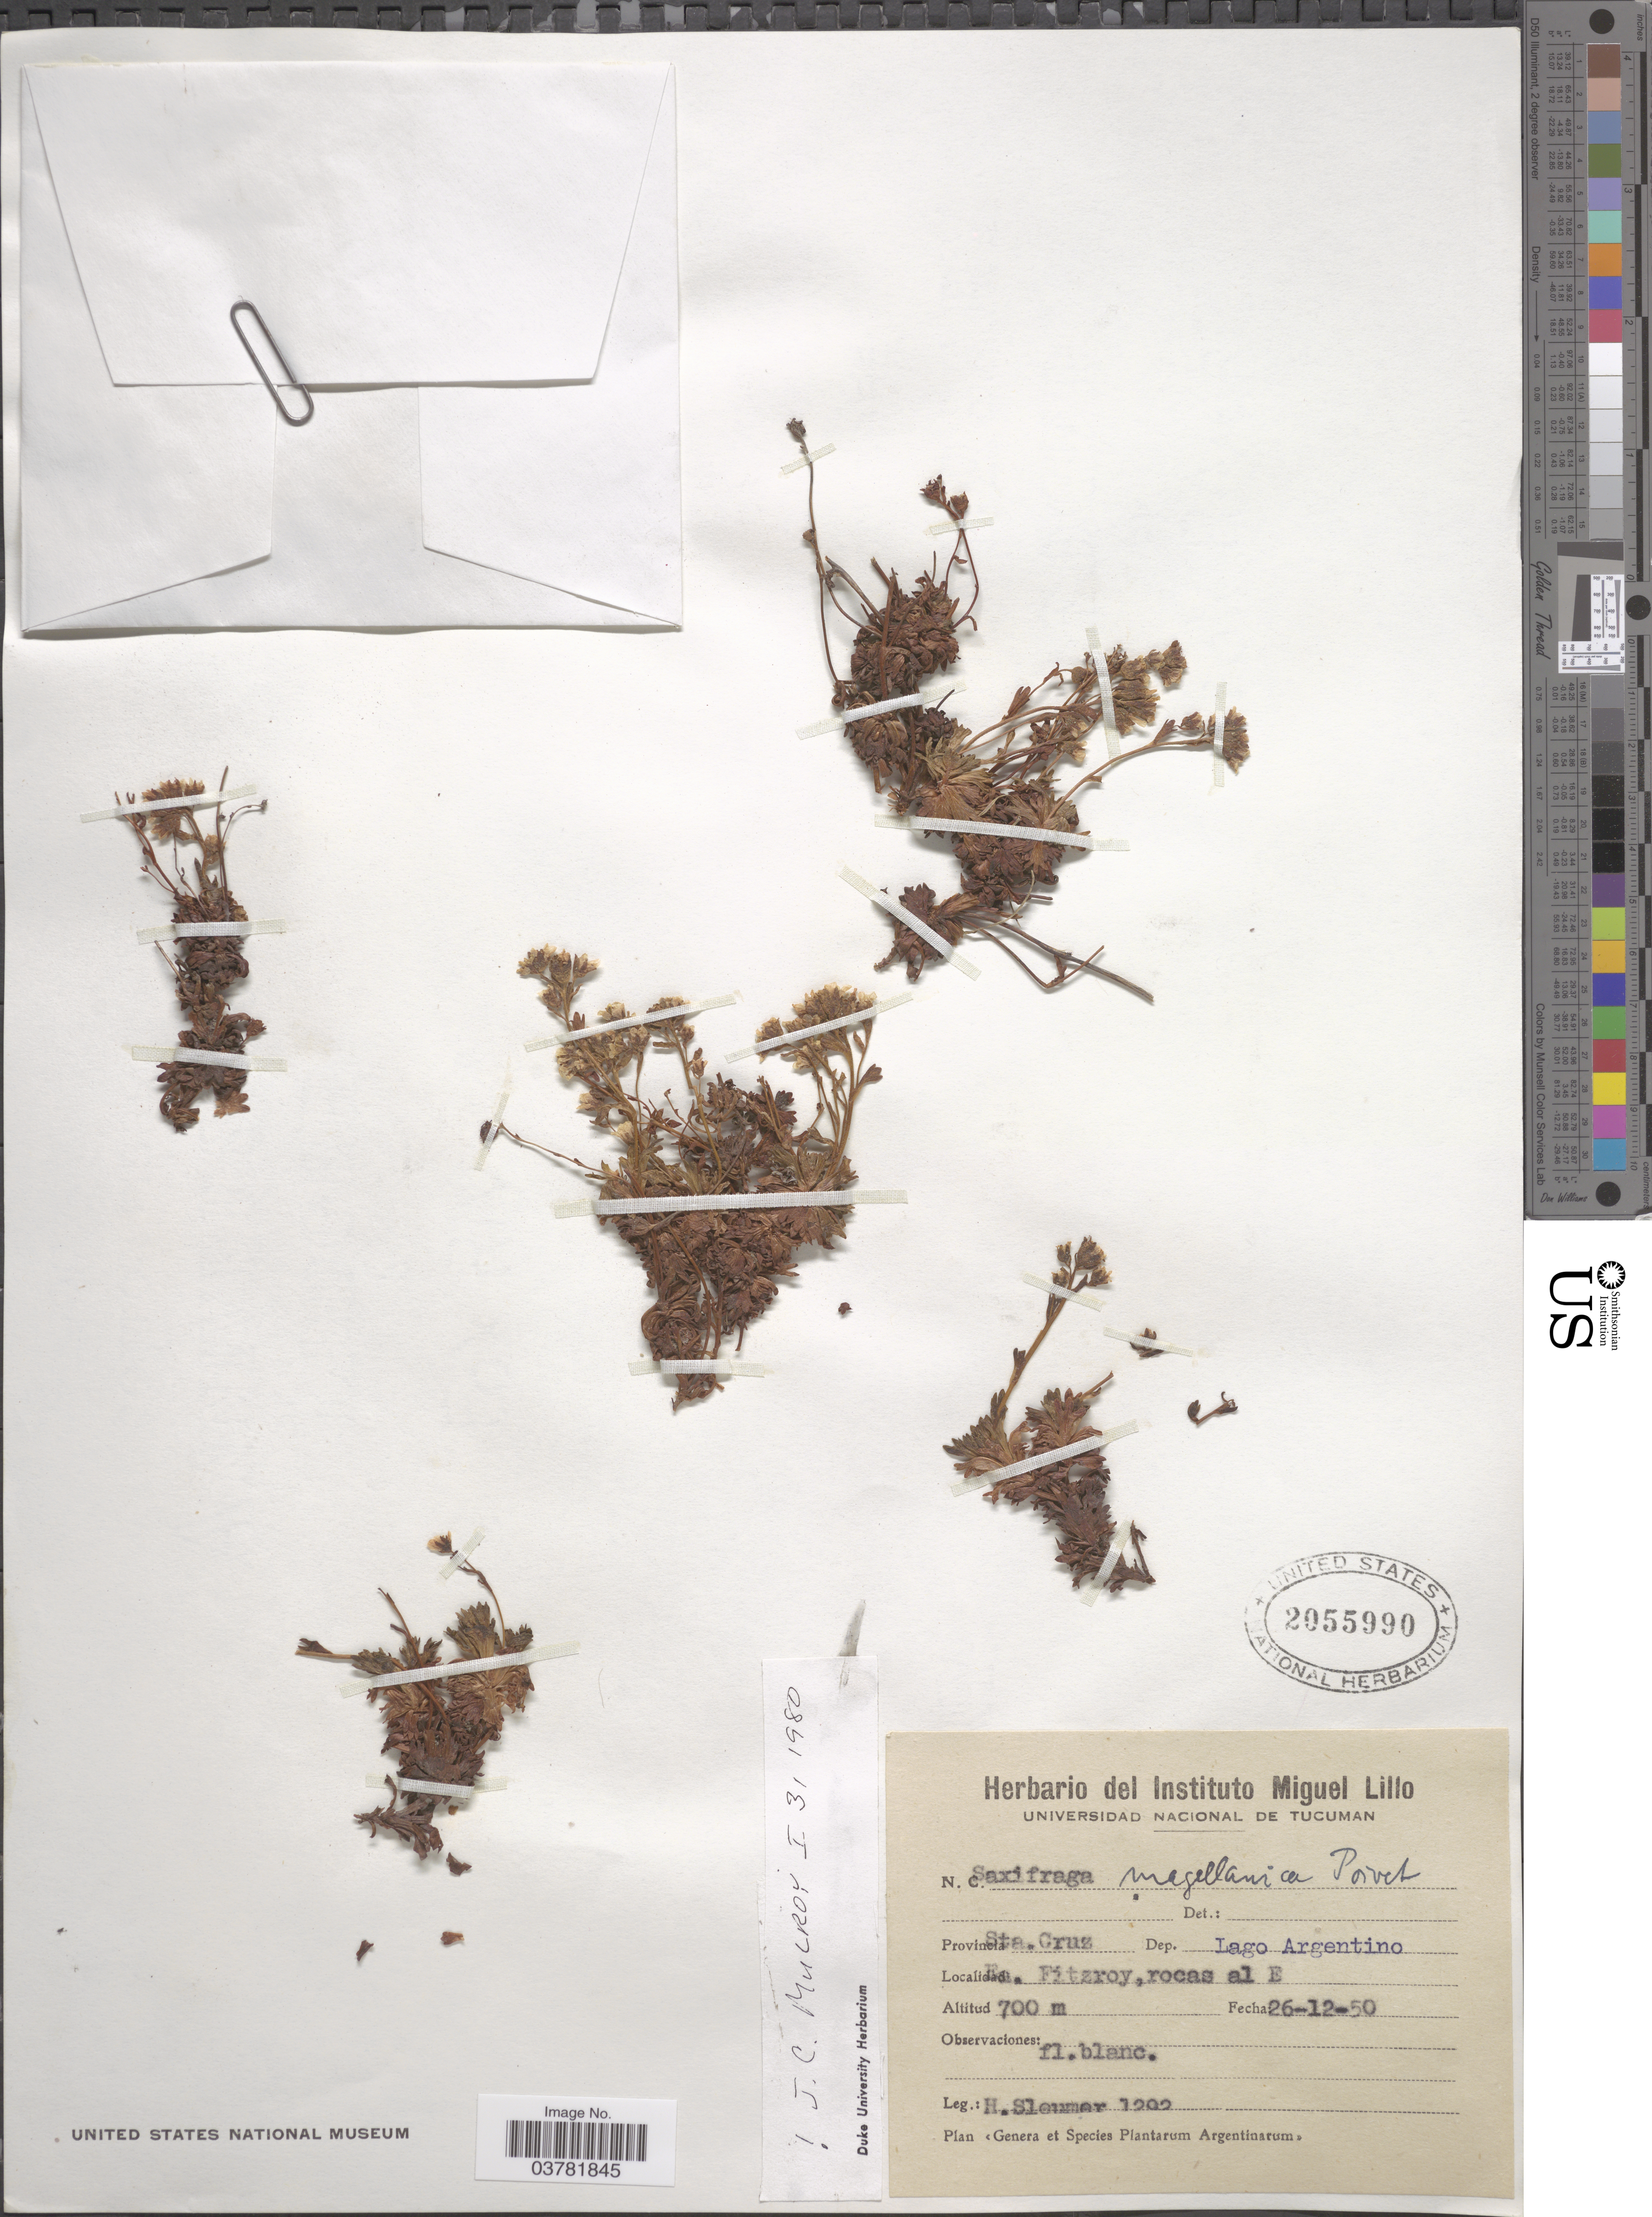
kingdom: Plantae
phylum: Tracheophyta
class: Magnoliopsida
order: Saxifragales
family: Saxifragaceae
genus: Saxifraga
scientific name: Saxifraga magellanica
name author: Poir.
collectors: H. O. Sleumer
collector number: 1202*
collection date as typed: Transcribed d/m/y: 26/12/50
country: Argentina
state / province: Santa Cruz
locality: Dep. Lago Argentino. Ea. Fitzroy, rocas al E.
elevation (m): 700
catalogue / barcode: US 2055990